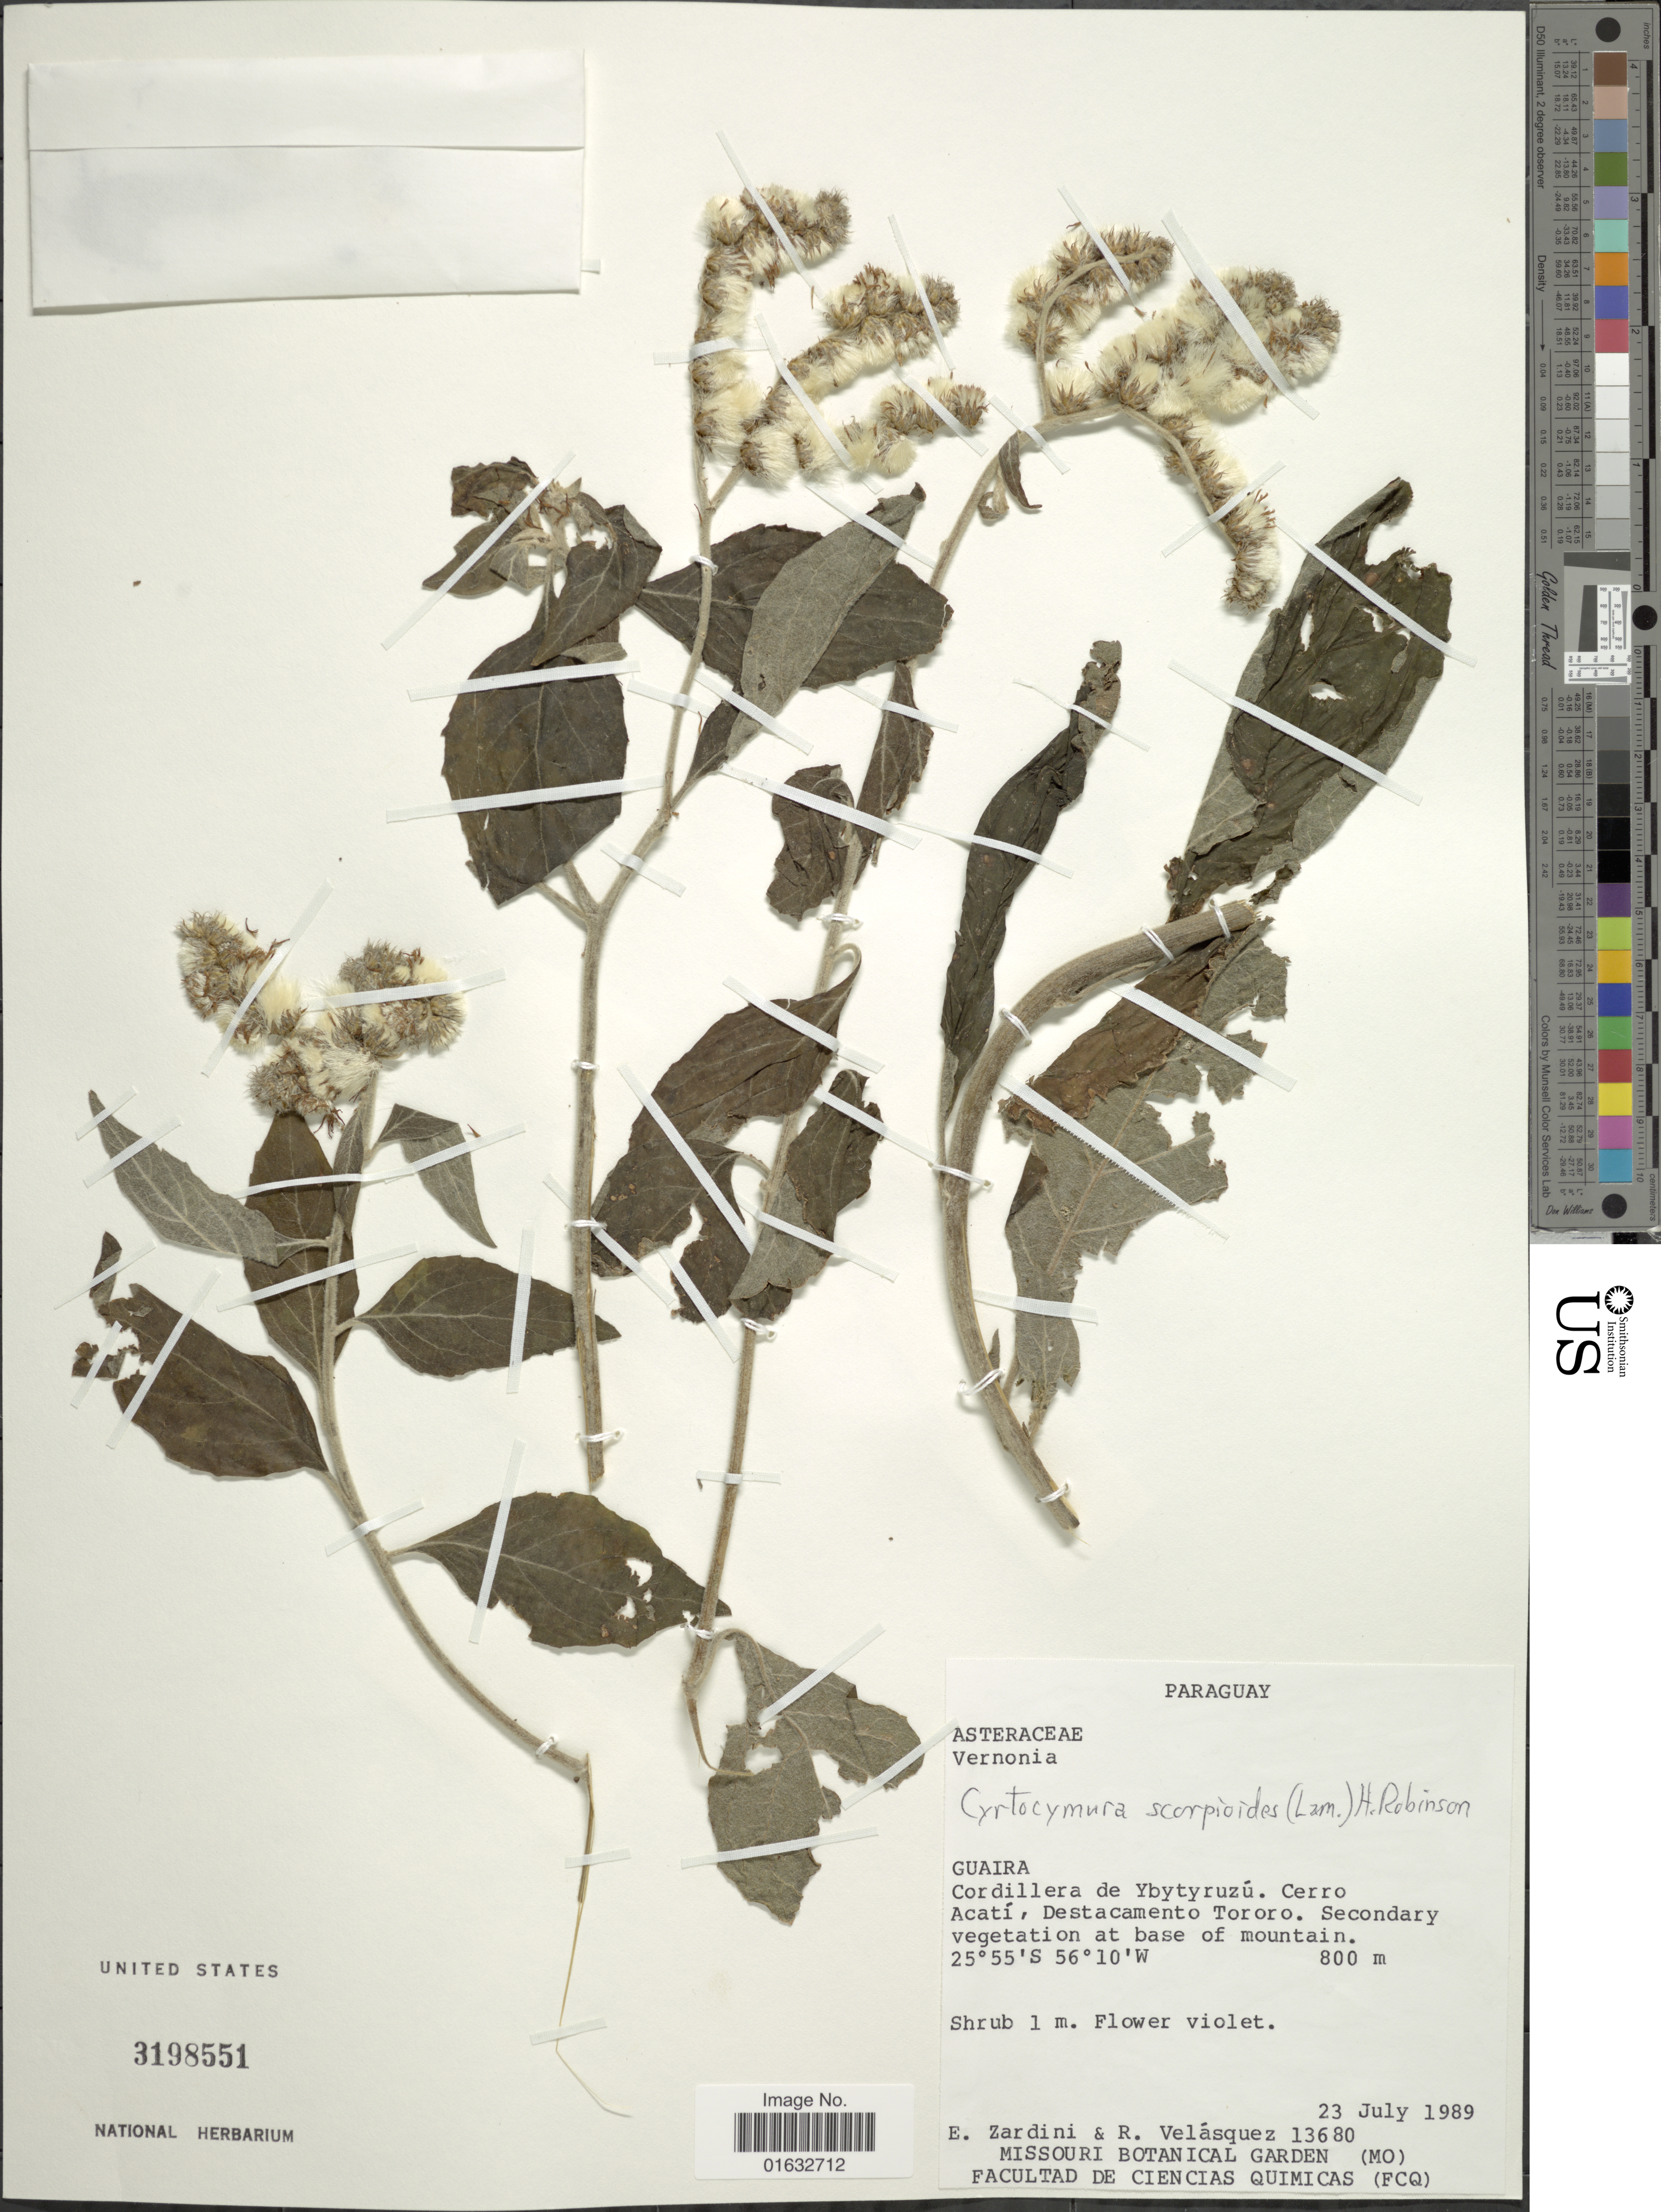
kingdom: Plantae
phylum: Tracheophyta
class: Magnoliopsida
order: Asterales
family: Asteraceae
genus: Cyrtocymura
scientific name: Cyrtocymura scorpioides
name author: (Lam.) H. Rob.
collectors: E. M. Zardini & R. Velázquez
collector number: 13680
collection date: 1989-07-23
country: Paraguay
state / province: Guaira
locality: Cordillera de Ybytyruzu. Cerro Acati. Destacamento Tororo. Secondary vegetation at base of mountain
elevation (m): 800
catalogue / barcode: US 3198551